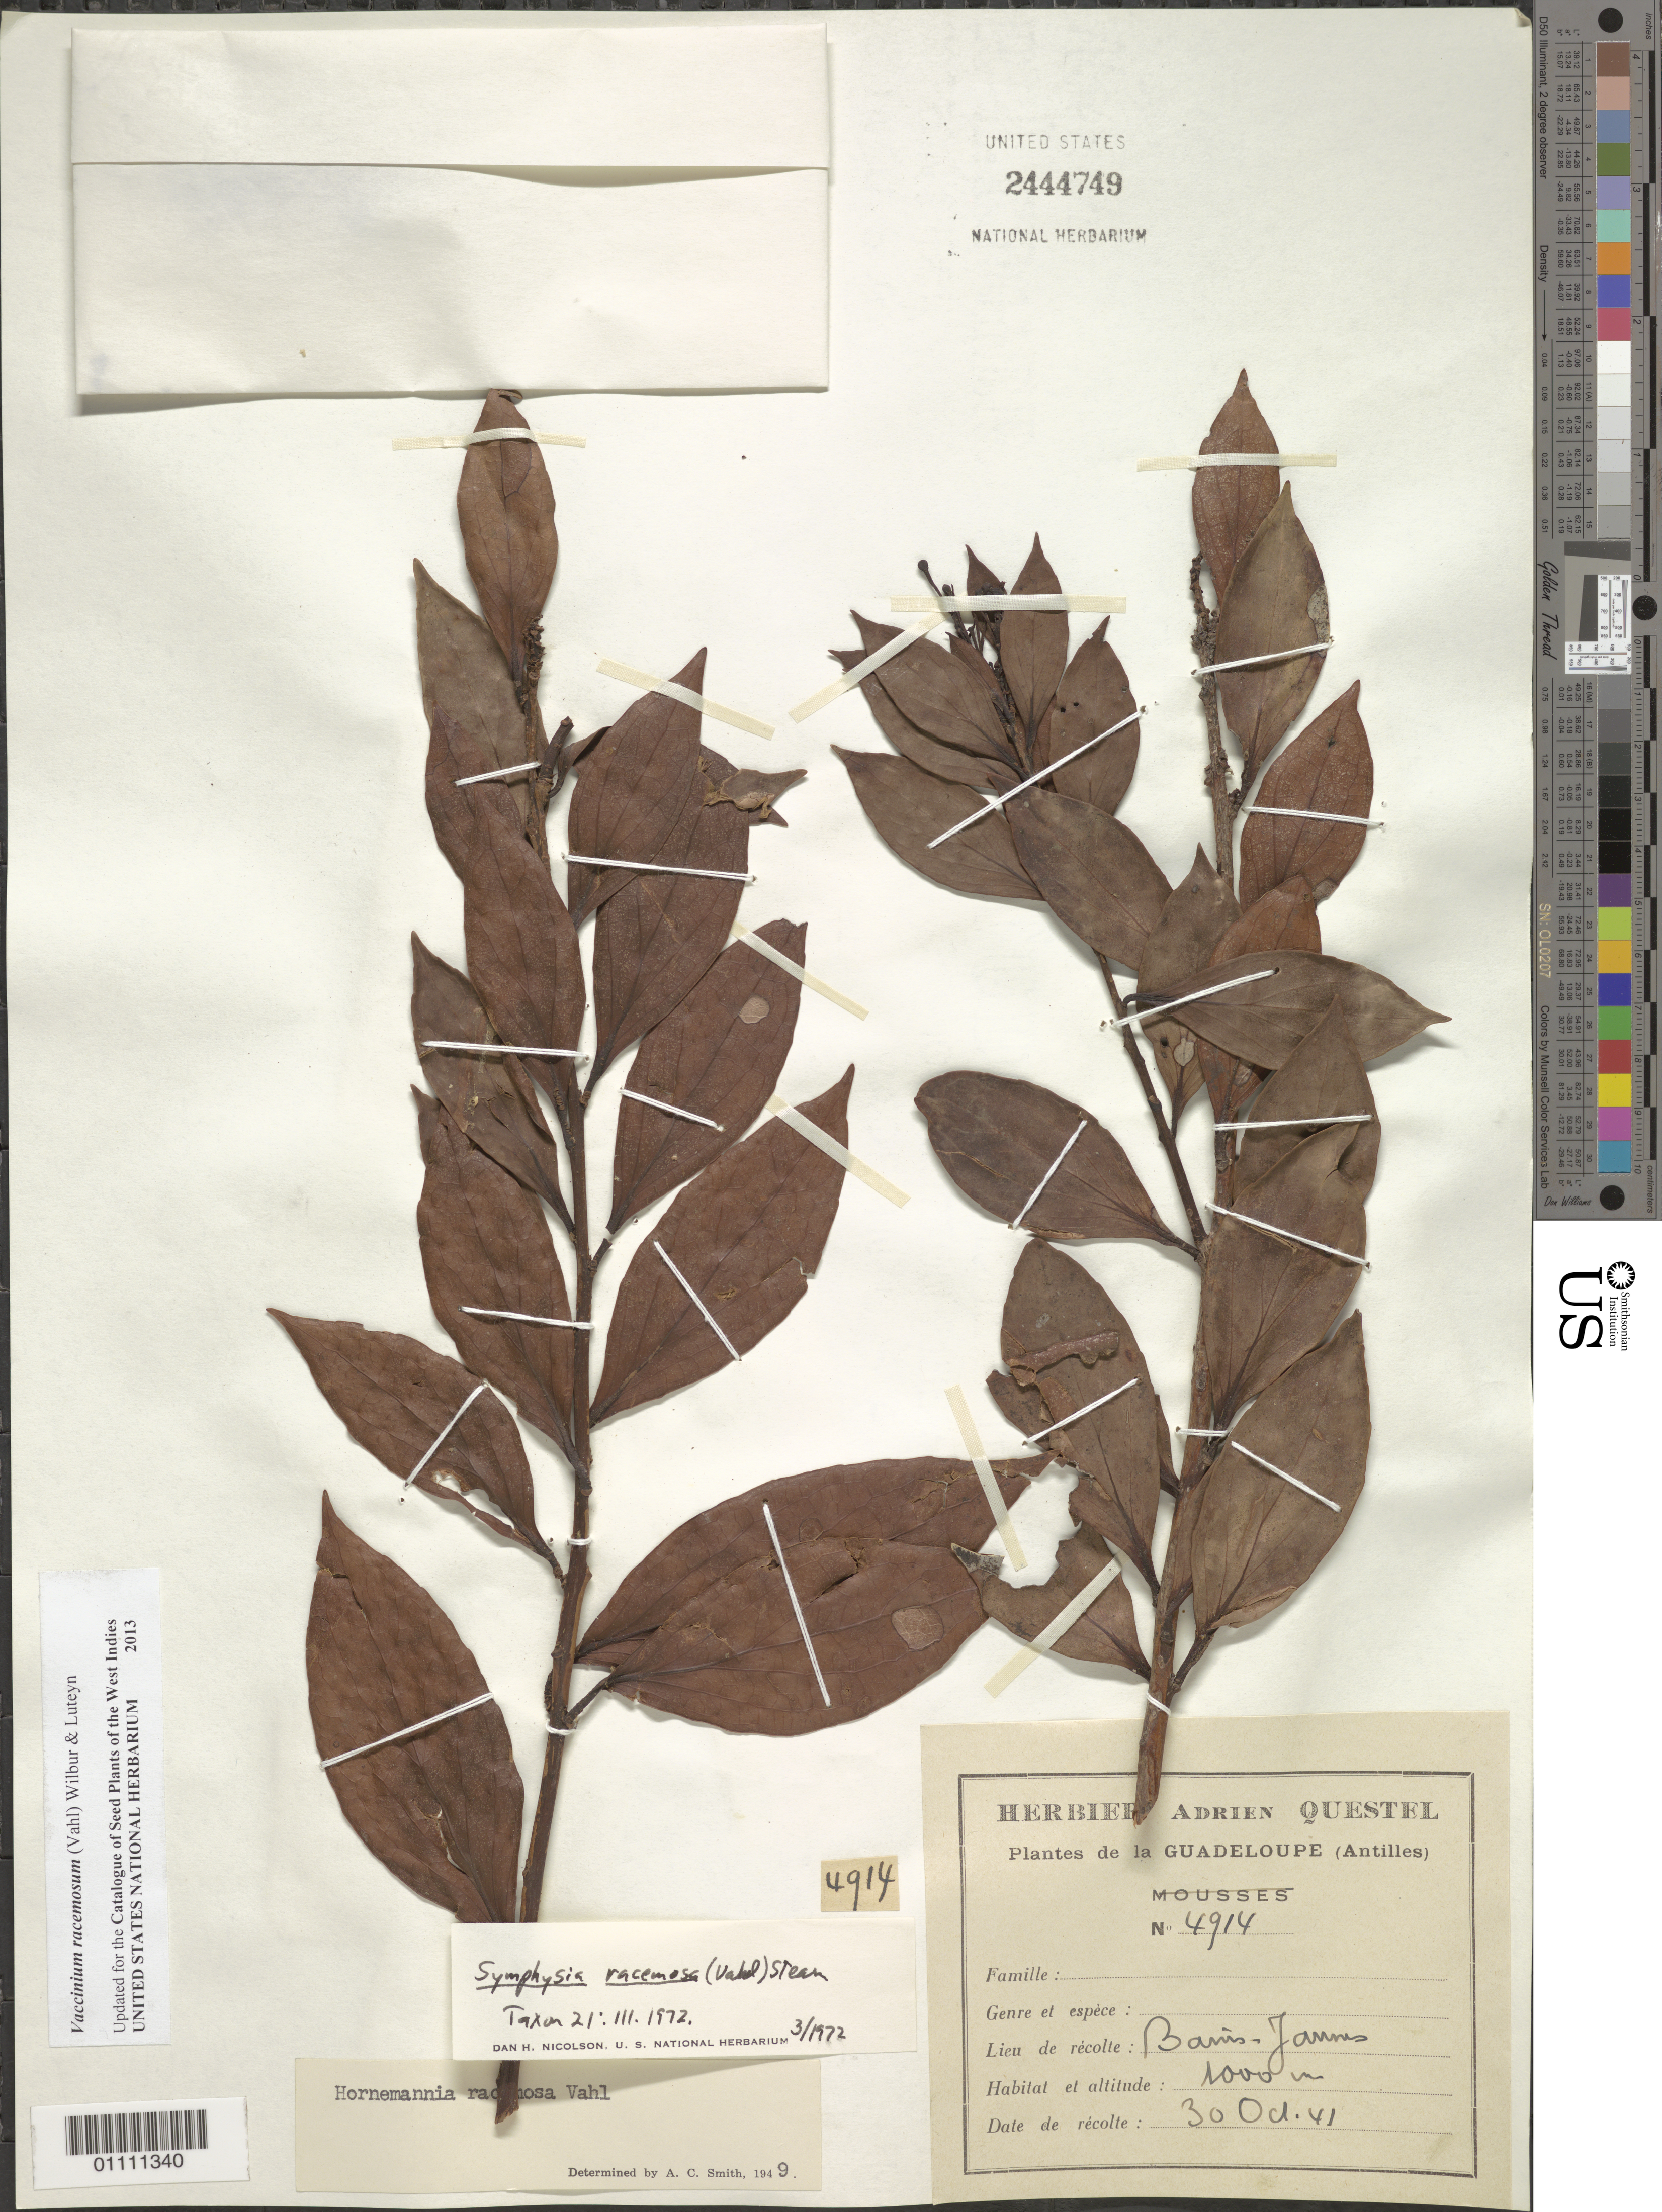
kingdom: Plantae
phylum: Tracheophyta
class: Magnoliopsida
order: Ericales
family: Ericaceae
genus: Vaccinium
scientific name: Vaccinium racemosum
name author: (Vahl) Wilbur & Luteyn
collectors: A. Questel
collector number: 4914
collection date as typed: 30 Oct 1941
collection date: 1941-10-30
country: Guadeloupe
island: Basse Terre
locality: Bauis Jaunes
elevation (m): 1000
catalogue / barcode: US 2444749